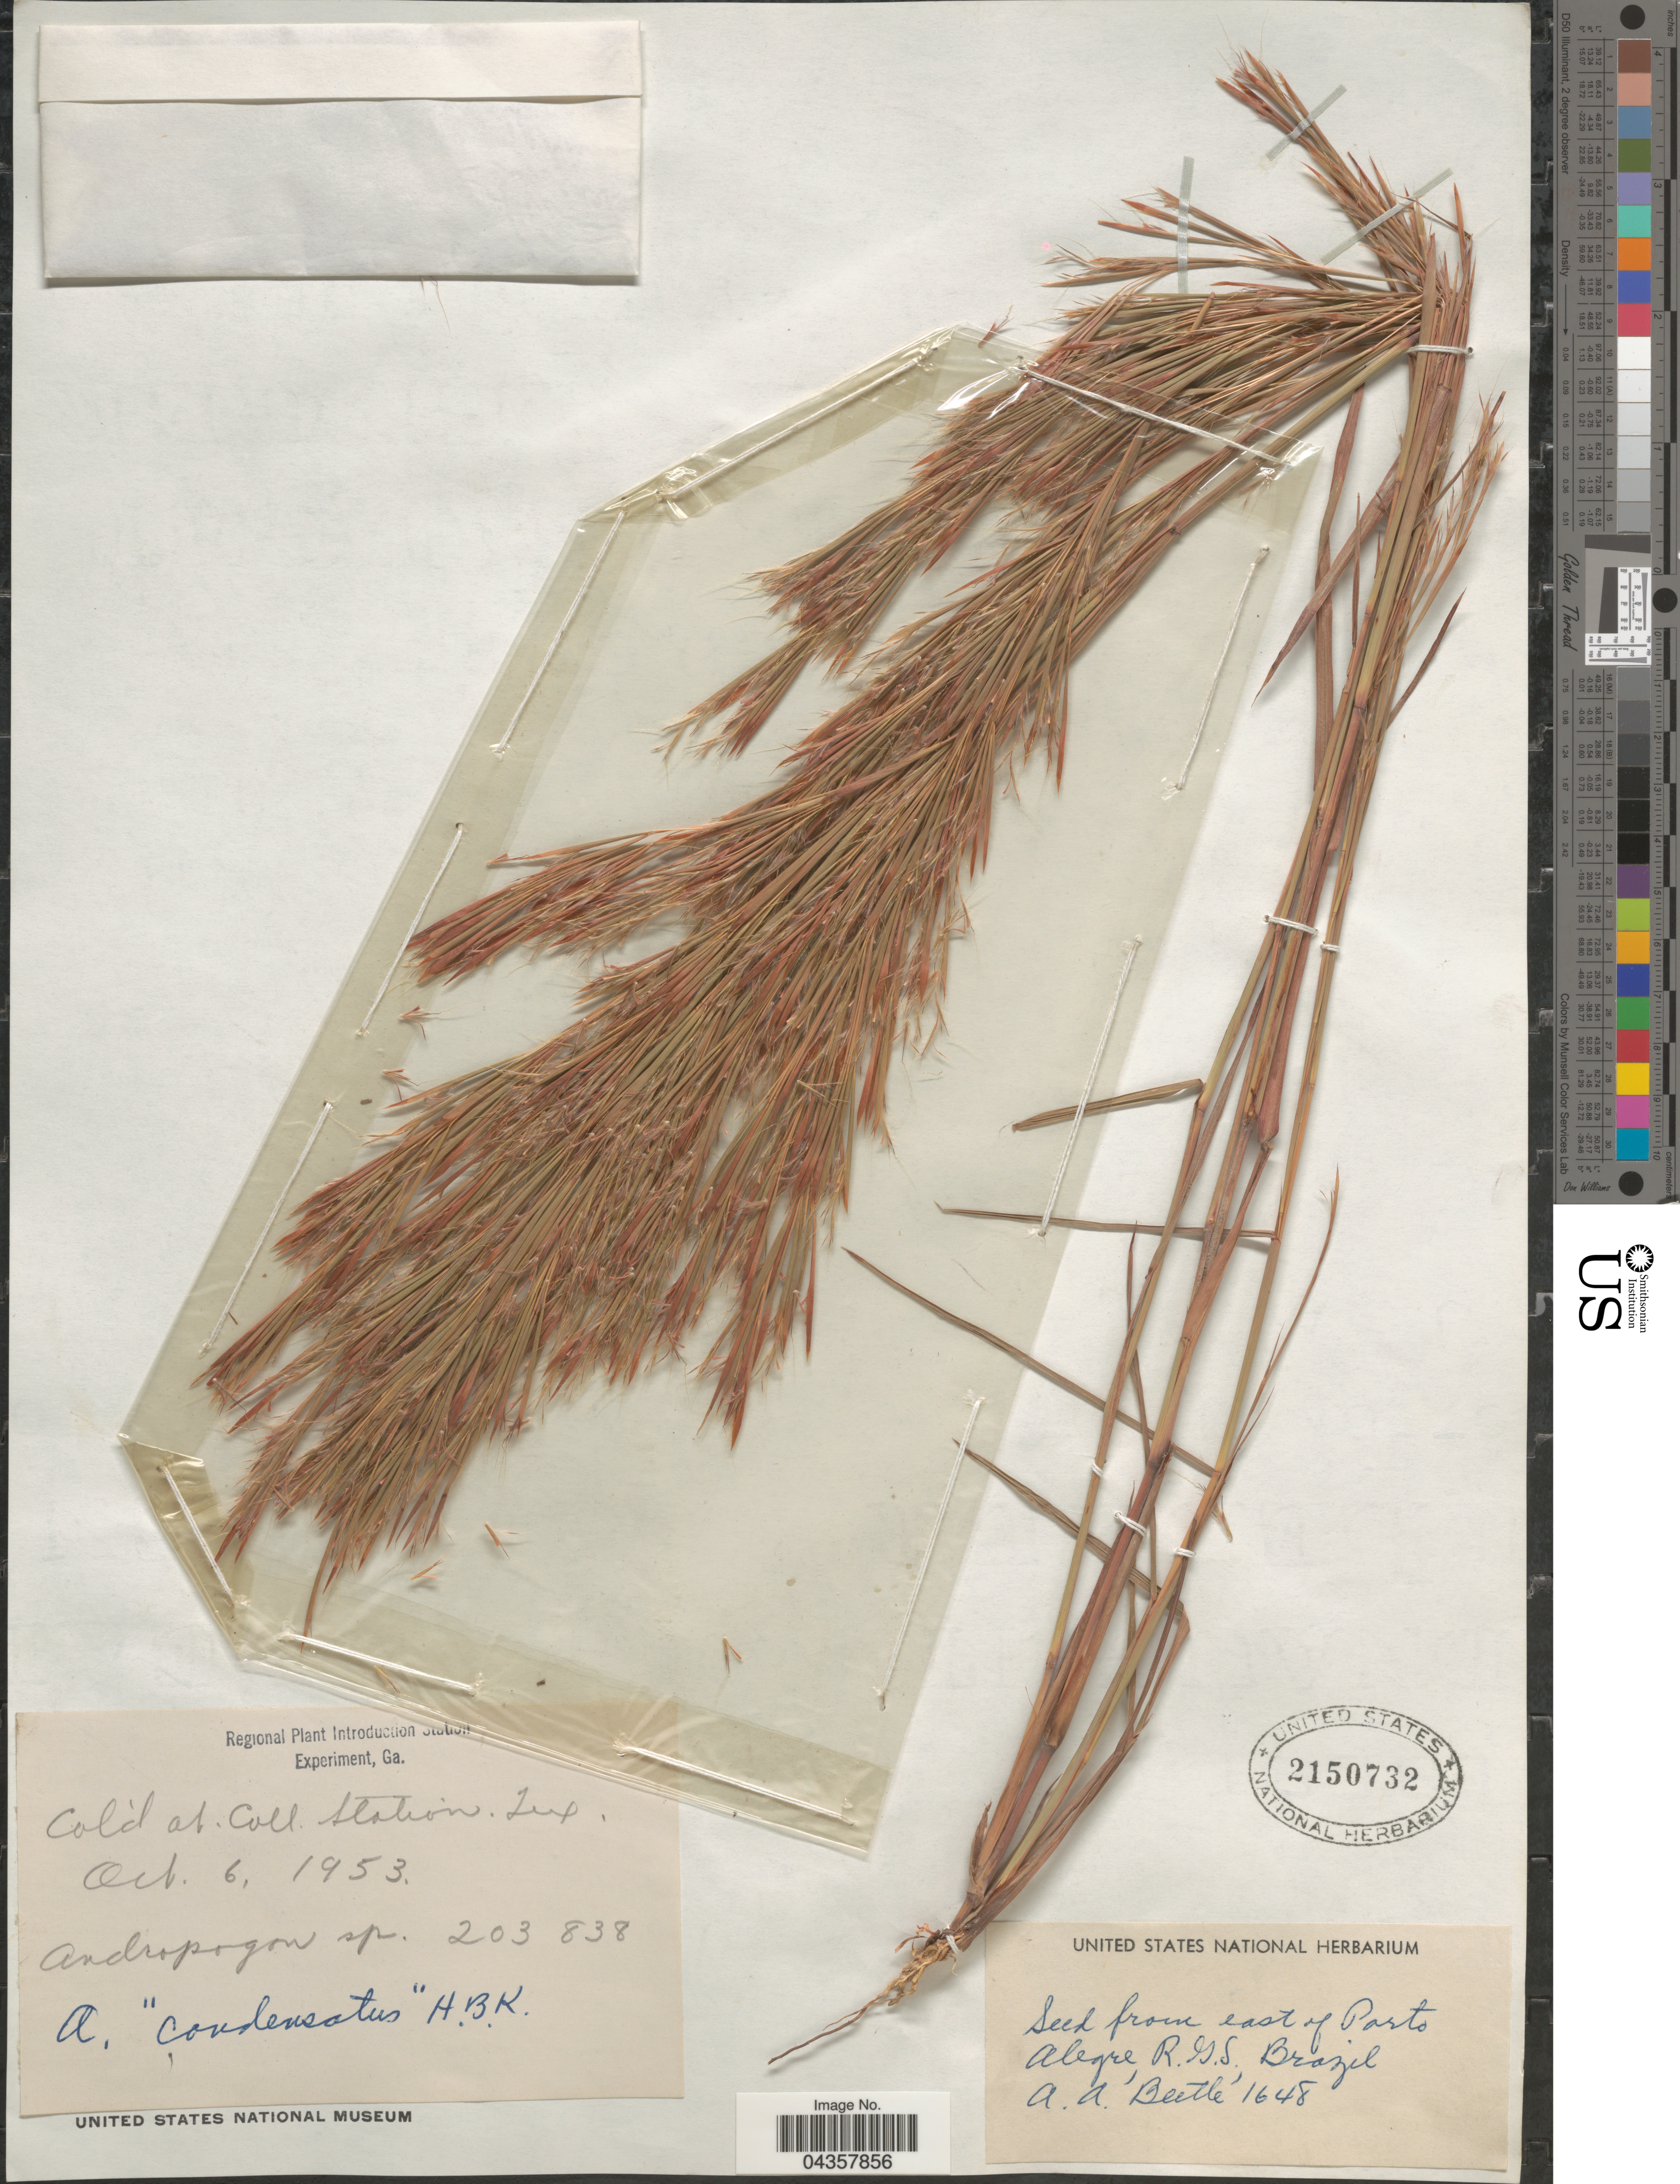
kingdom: Plantae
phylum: Tracheophyta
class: Liliopsida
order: Poales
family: Poaceae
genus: Schizachyrium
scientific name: Schizachyrium microstachyum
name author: (Desv. ex Ham.) Roseng. et al.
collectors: A. A. Beetle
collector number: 1648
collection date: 1953-10-06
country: United States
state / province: Texas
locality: Col'd at Coll. Station. Twp.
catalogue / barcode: US 2150732